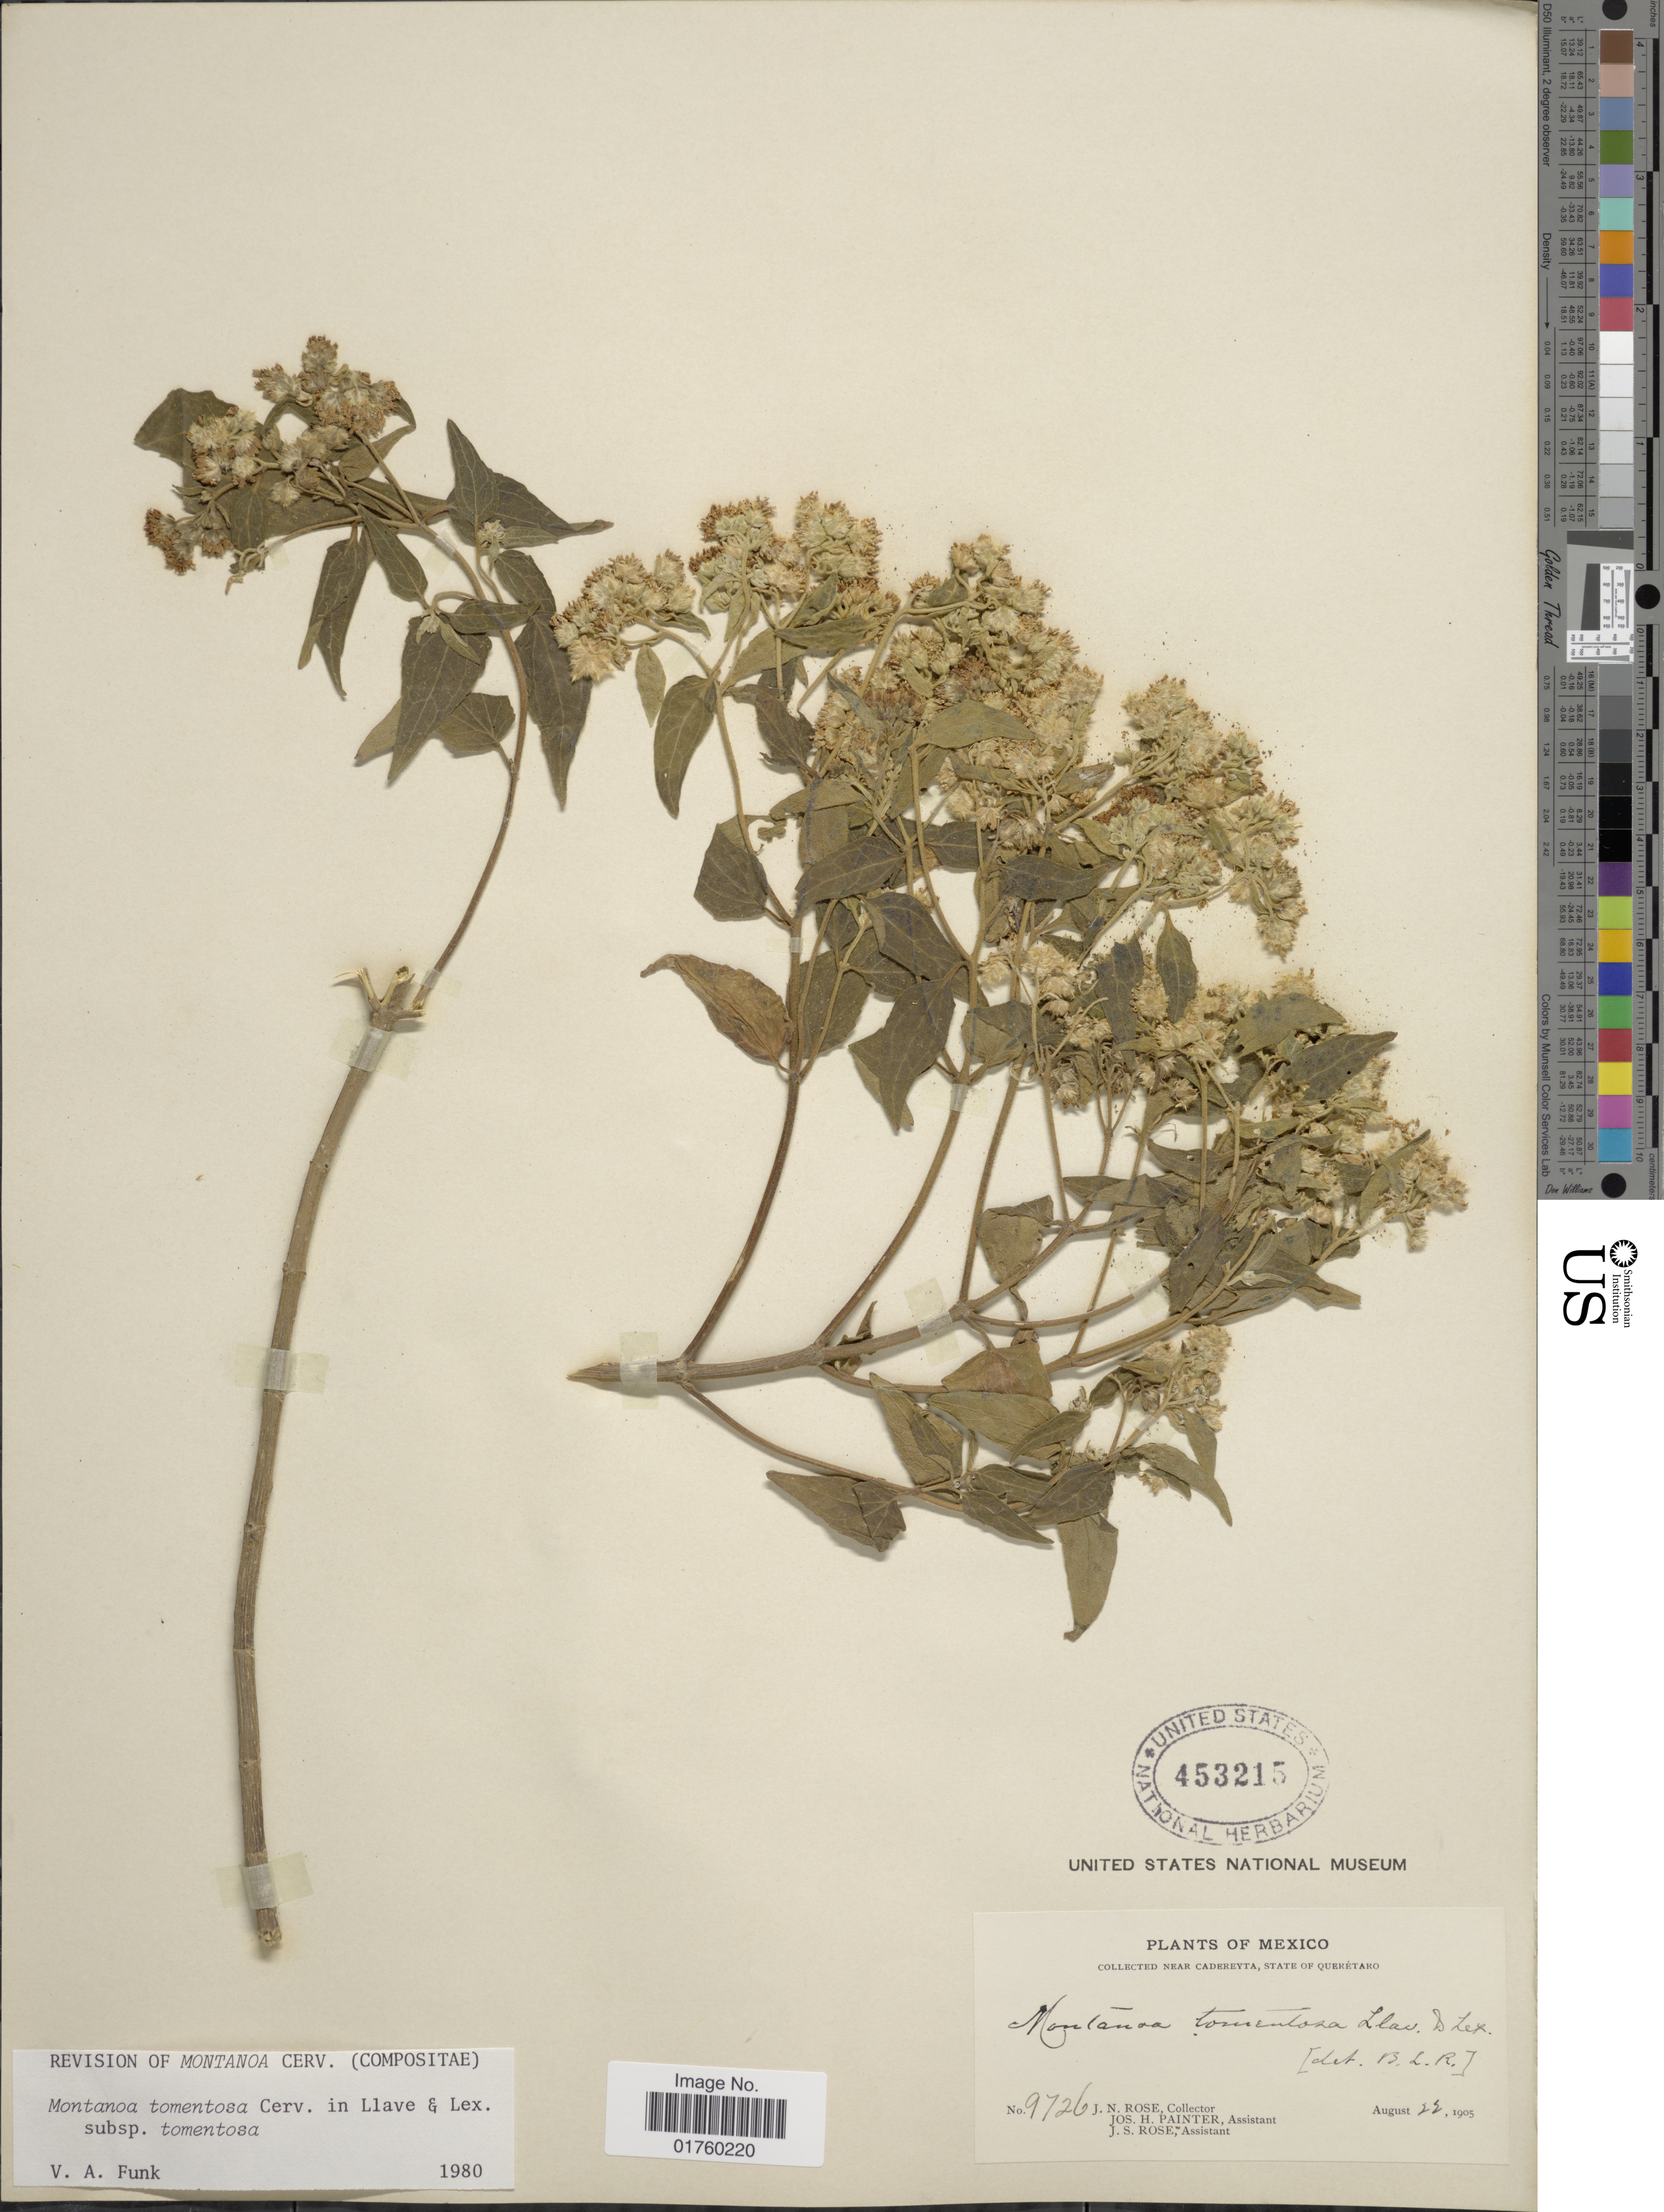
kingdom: Plantae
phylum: Tracheophyta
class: Magnoliopsida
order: Asterales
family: Asteraceae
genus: Montanoa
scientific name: Montanoa tomentosa subsp. tomentosa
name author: Cerv.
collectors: J. N. Rose, J. H. Painter & J. S. Rose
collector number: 9726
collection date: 1905-08-22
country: Mexico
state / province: Querétaro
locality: Near Cadereyta.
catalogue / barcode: US 453215